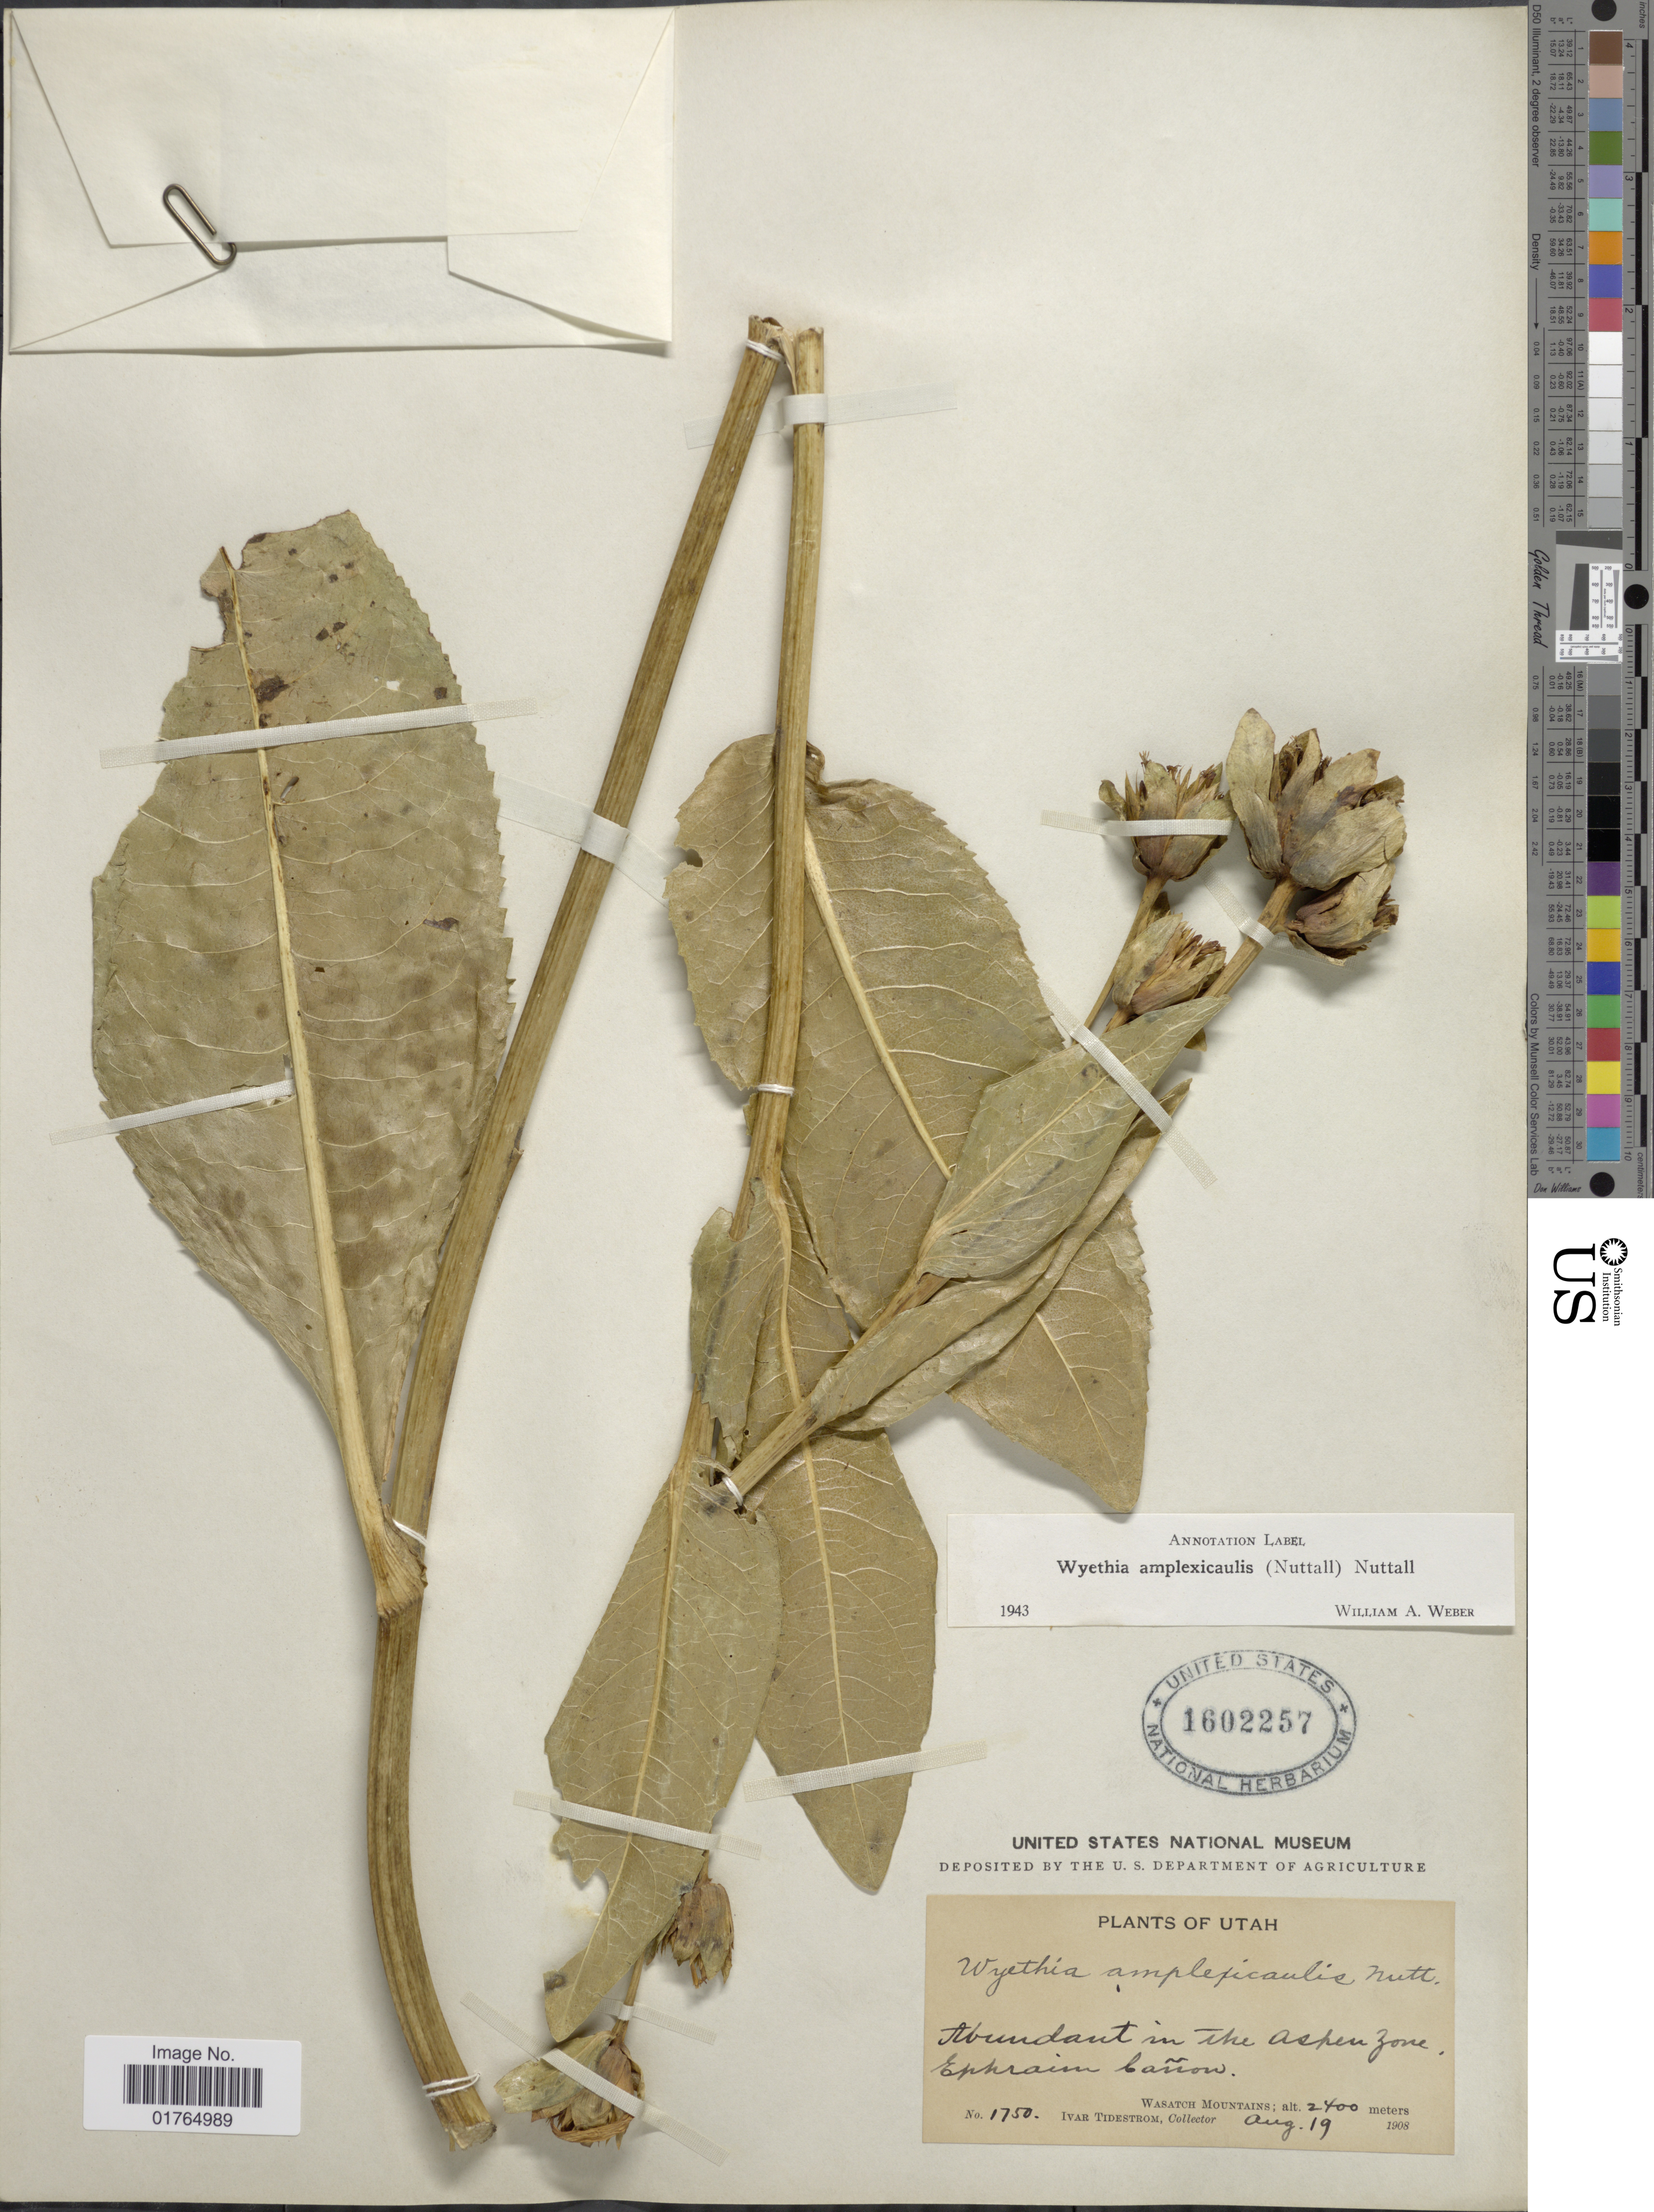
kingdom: Plantae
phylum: Tracheophyta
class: Magnoliopsida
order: Asterales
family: Asteraceae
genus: Wyethia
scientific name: Wyethia amplexicaulis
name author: Nutt.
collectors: I. F. Tidestrom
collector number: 1750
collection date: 1908-08-19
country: United States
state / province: Utah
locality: In the Aspen Zone, Ephraim Canon, Wasatch Mountains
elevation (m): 2400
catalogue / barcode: US 1602257